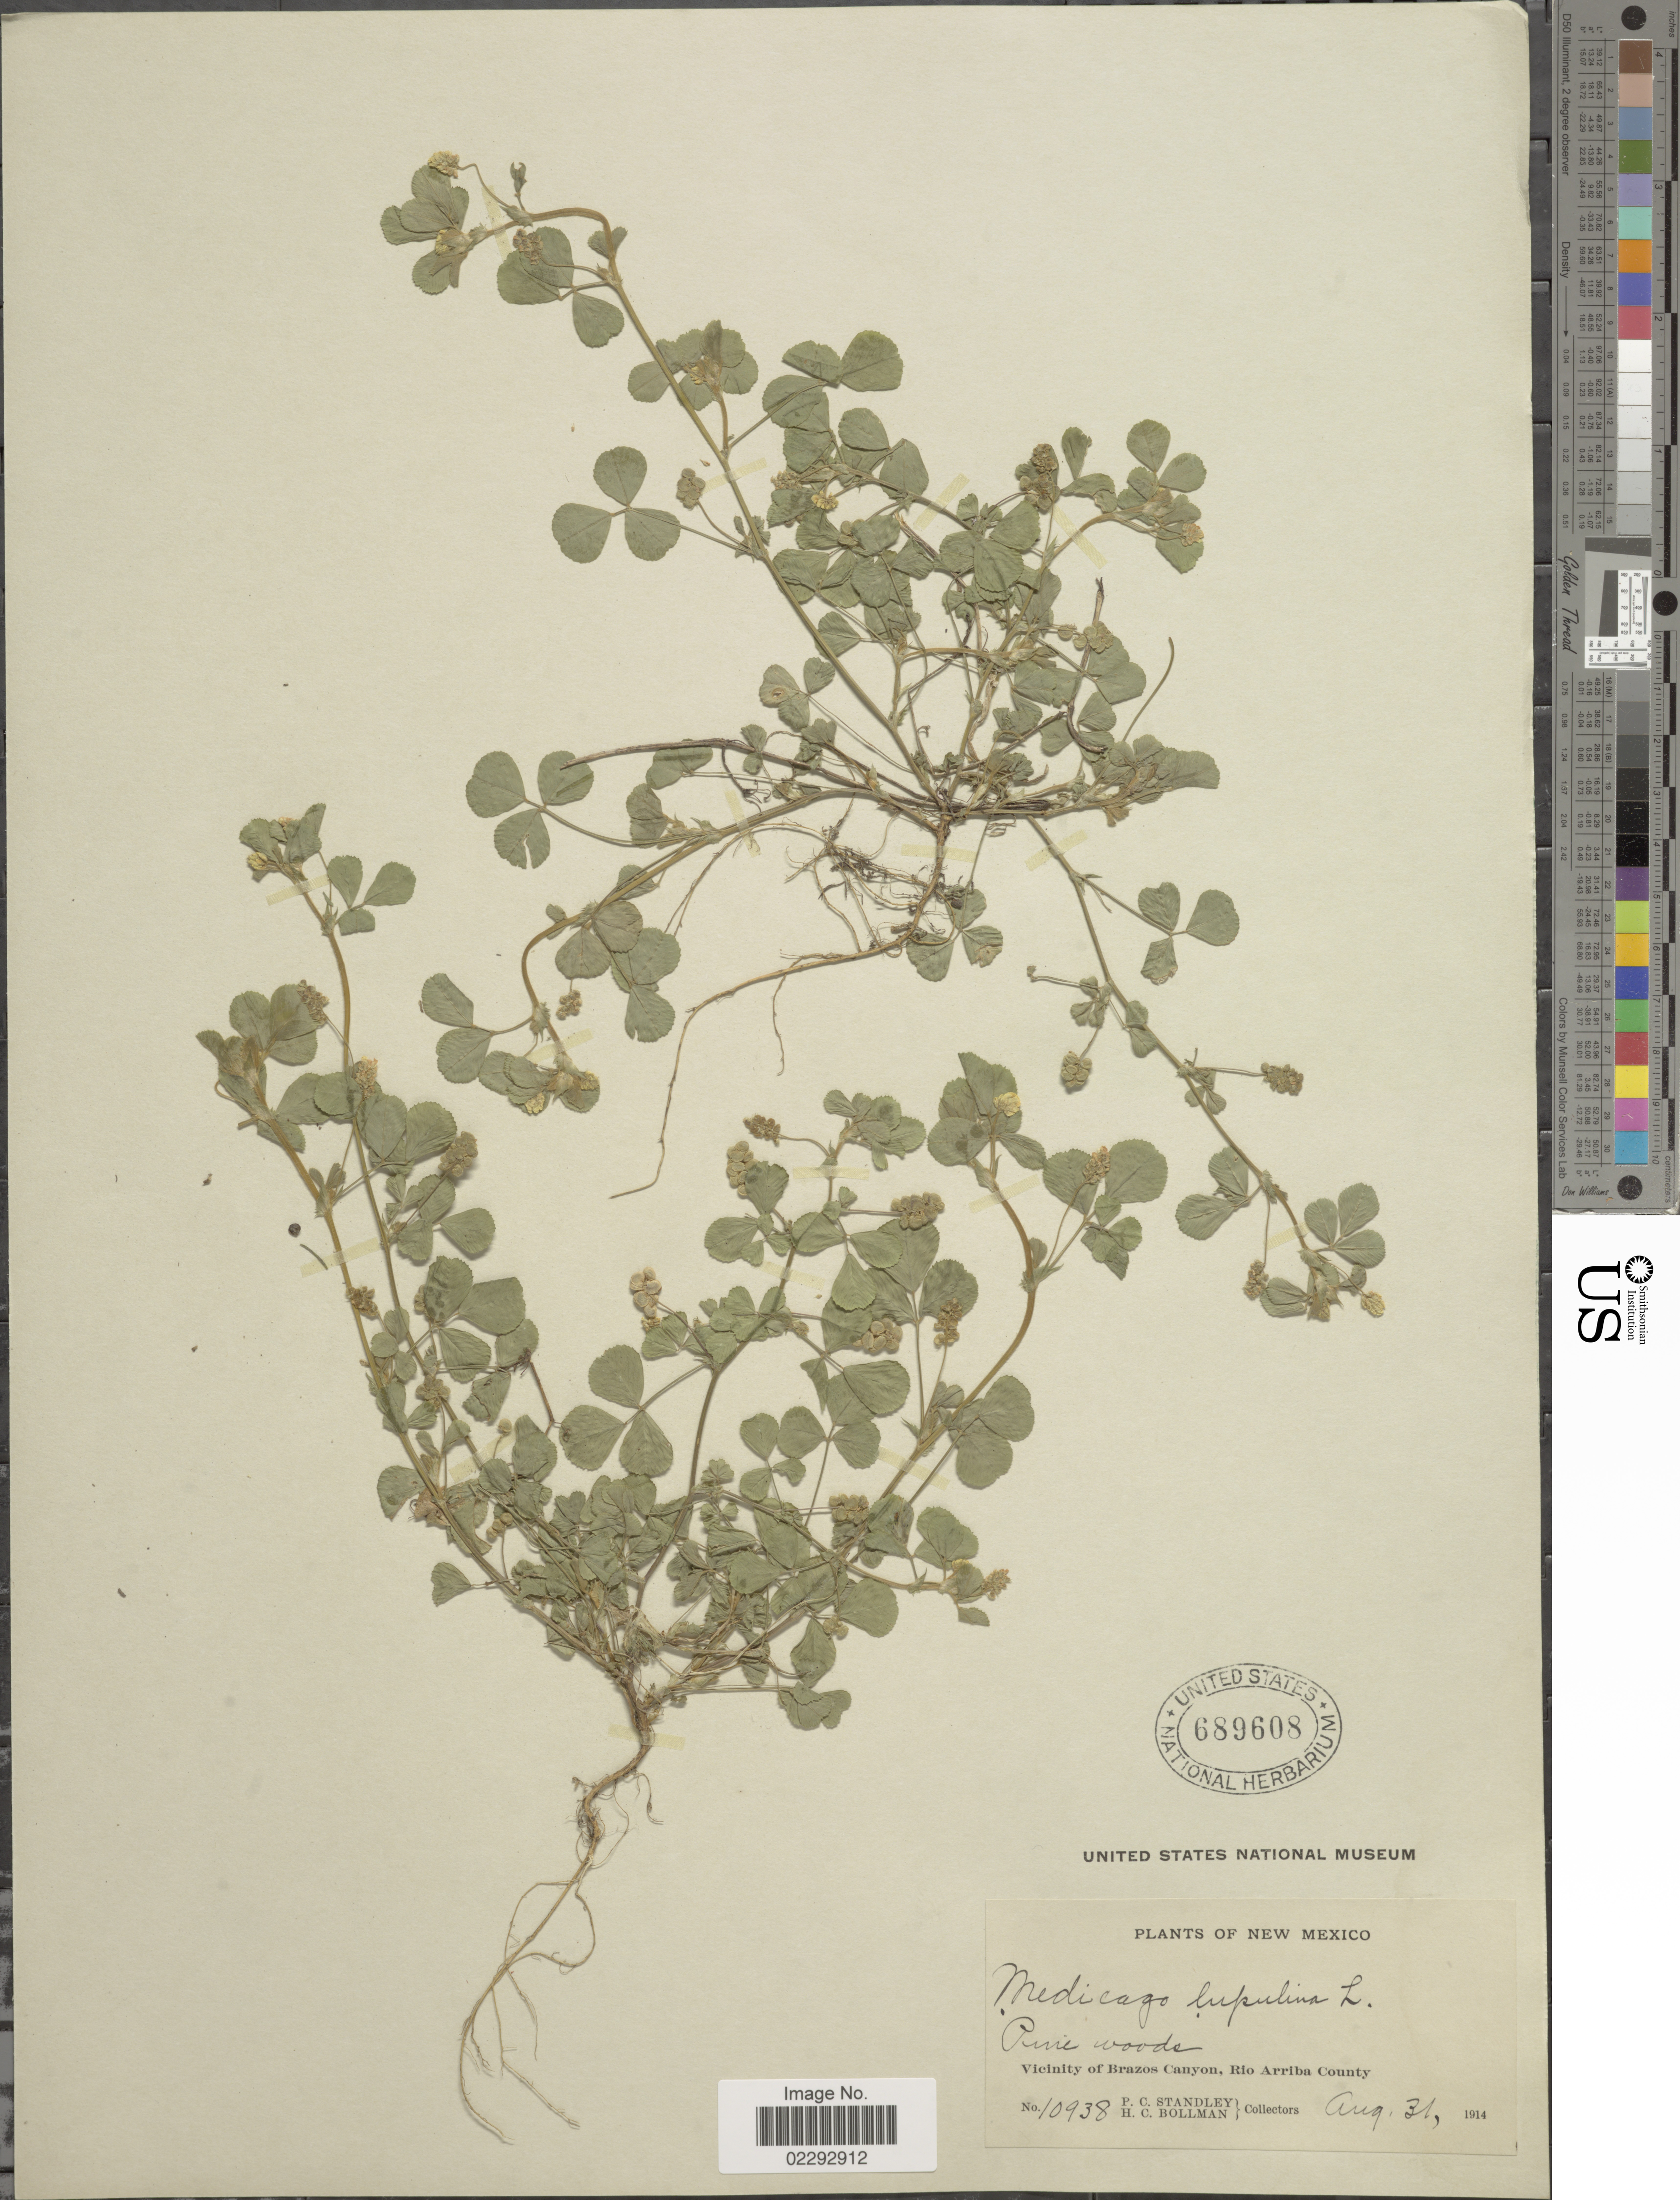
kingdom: Plantae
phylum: Tracheophyta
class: Magnoliopsida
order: Fabales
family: Fabaceae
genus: Medicago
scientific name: Medicago lupulina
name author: L.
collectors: P. C. Standley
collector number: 10938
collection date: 1914-08-31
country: United States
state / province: New Mexico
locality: Pine woods, Vicinity of Brazos Canyo n, Rio Arriba County.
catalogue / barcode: US 689608